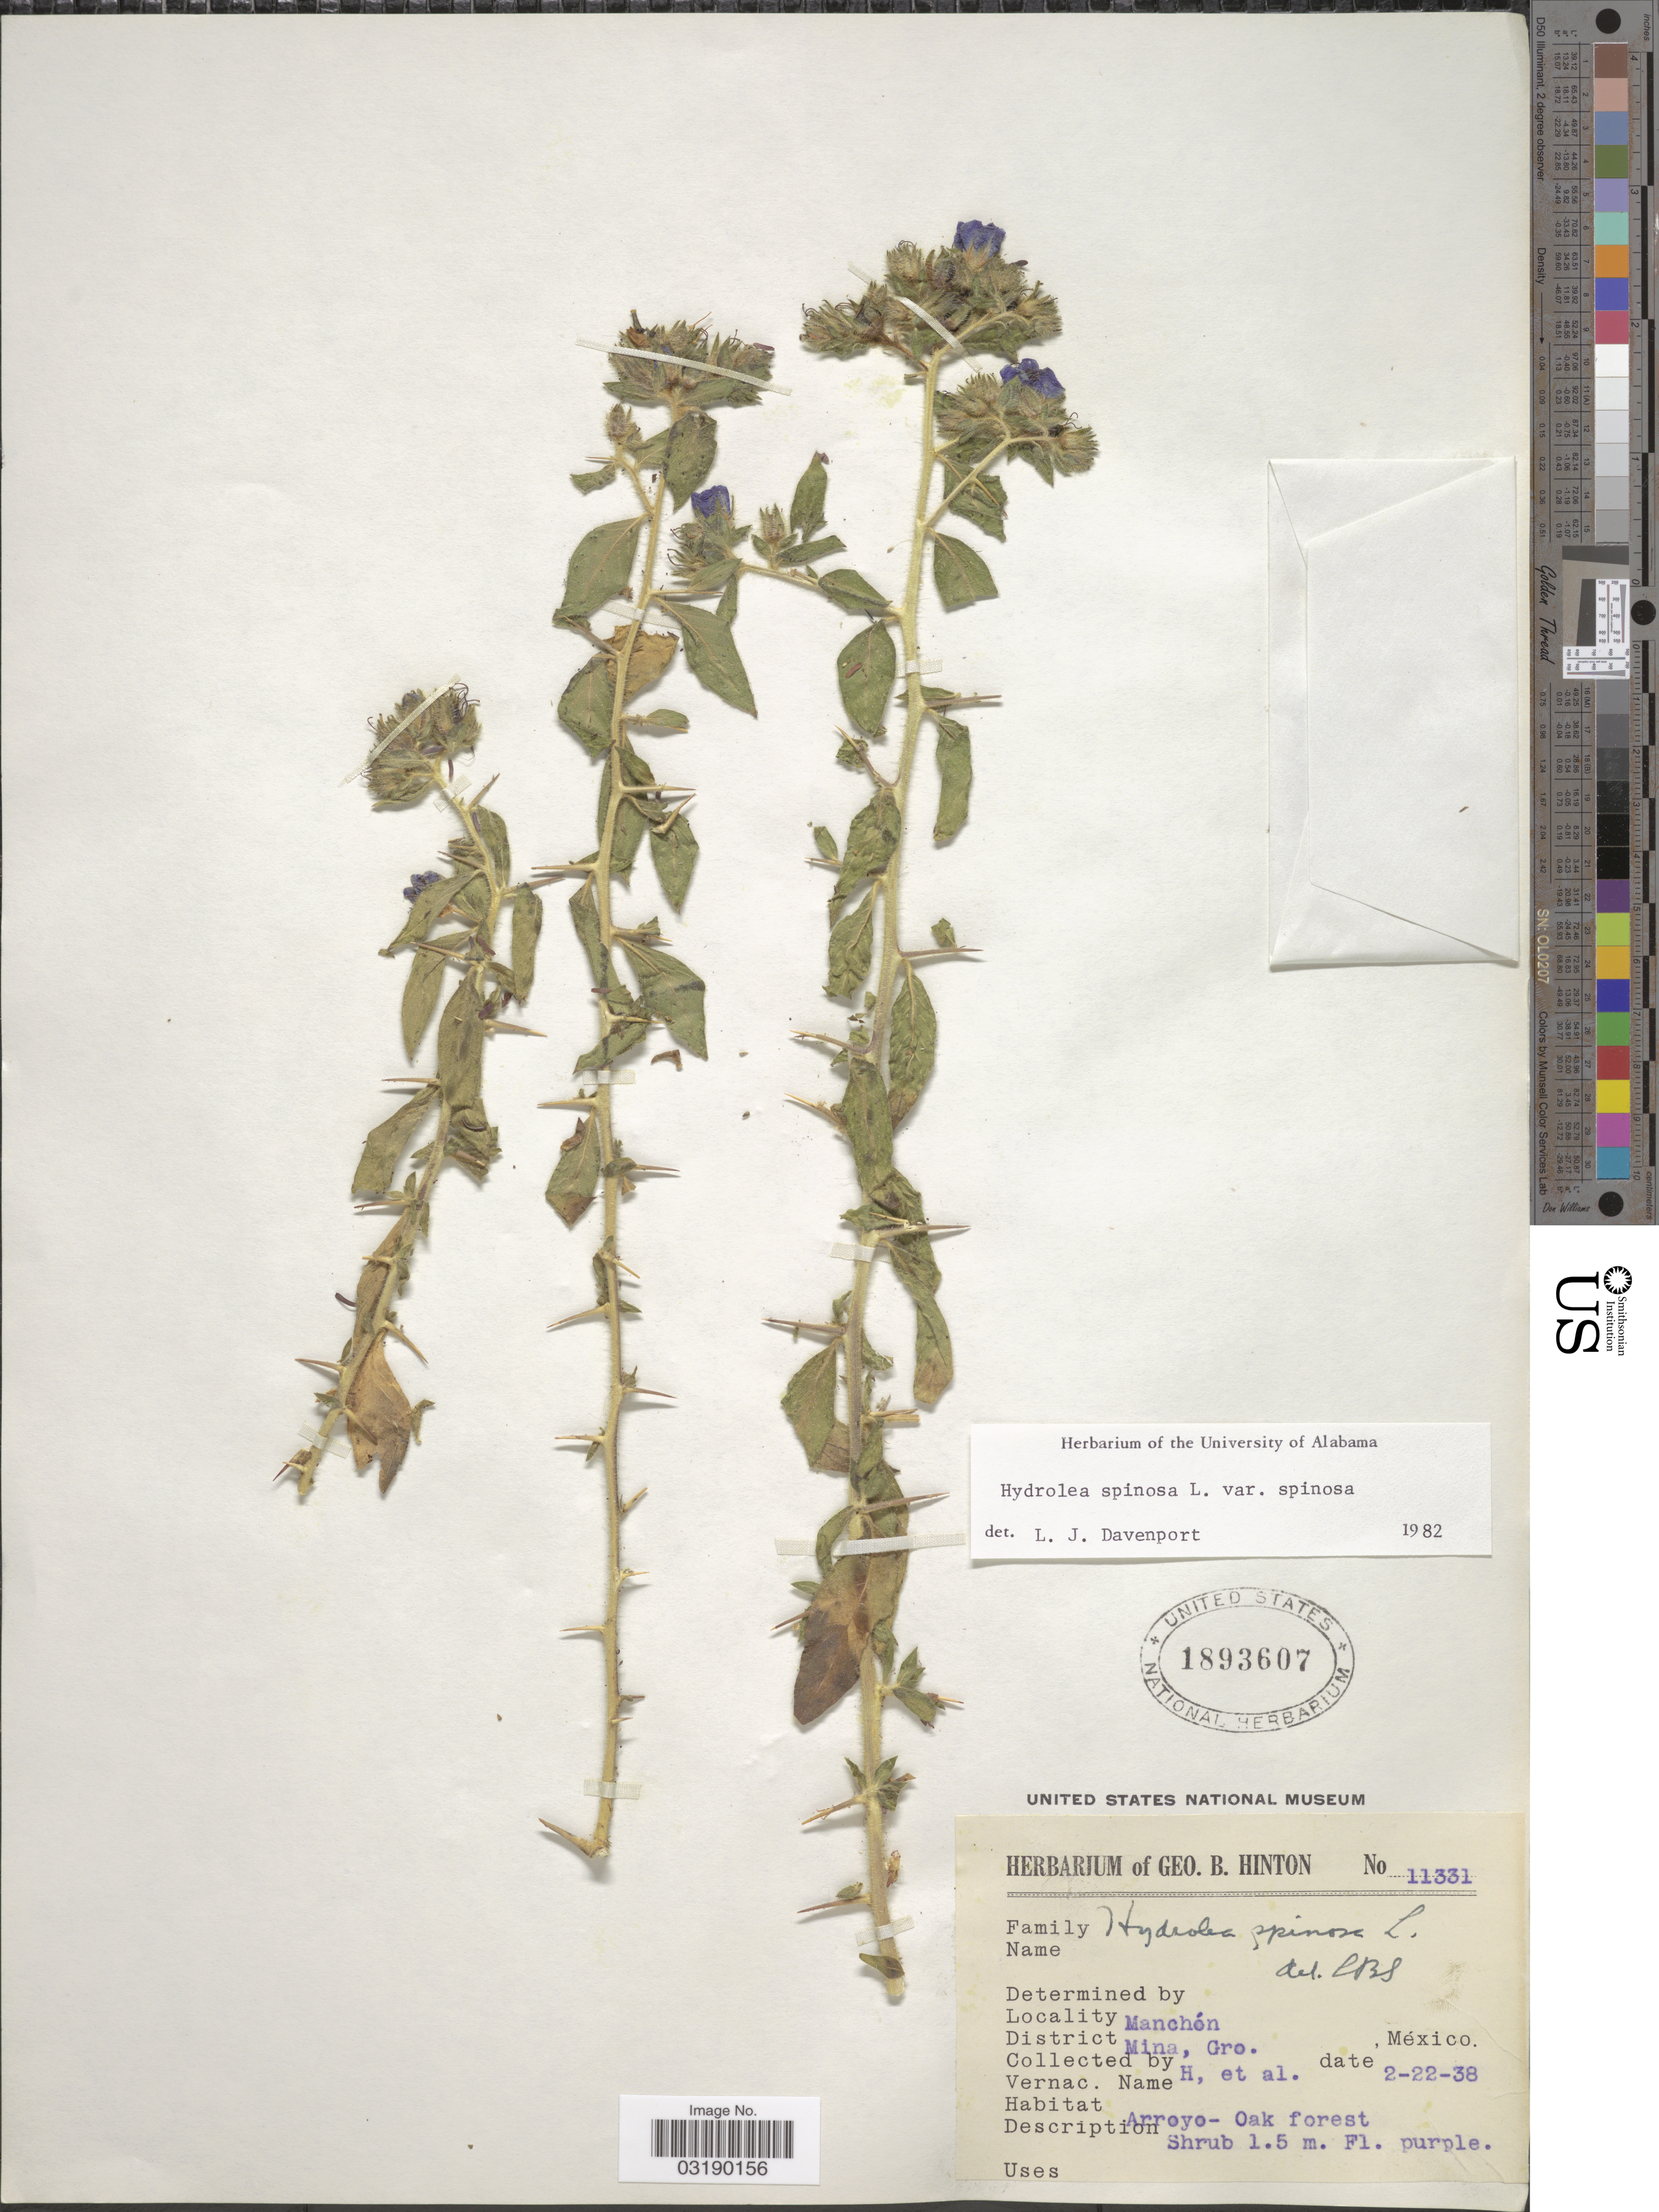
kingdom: Plantae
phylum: Tracheophyta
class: Magnoliopsida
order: Solanales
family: Hydroleaceae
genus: Hydrolea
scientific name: Hydrolea spinosa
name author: L.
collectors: G. B. Hinton & et al.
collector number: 11331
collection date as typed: Transcribed d/m/y: 22/2/38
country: Mexico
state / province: Guerrero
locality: Manchón. District Mina, Gro.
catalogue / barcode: US 1893607